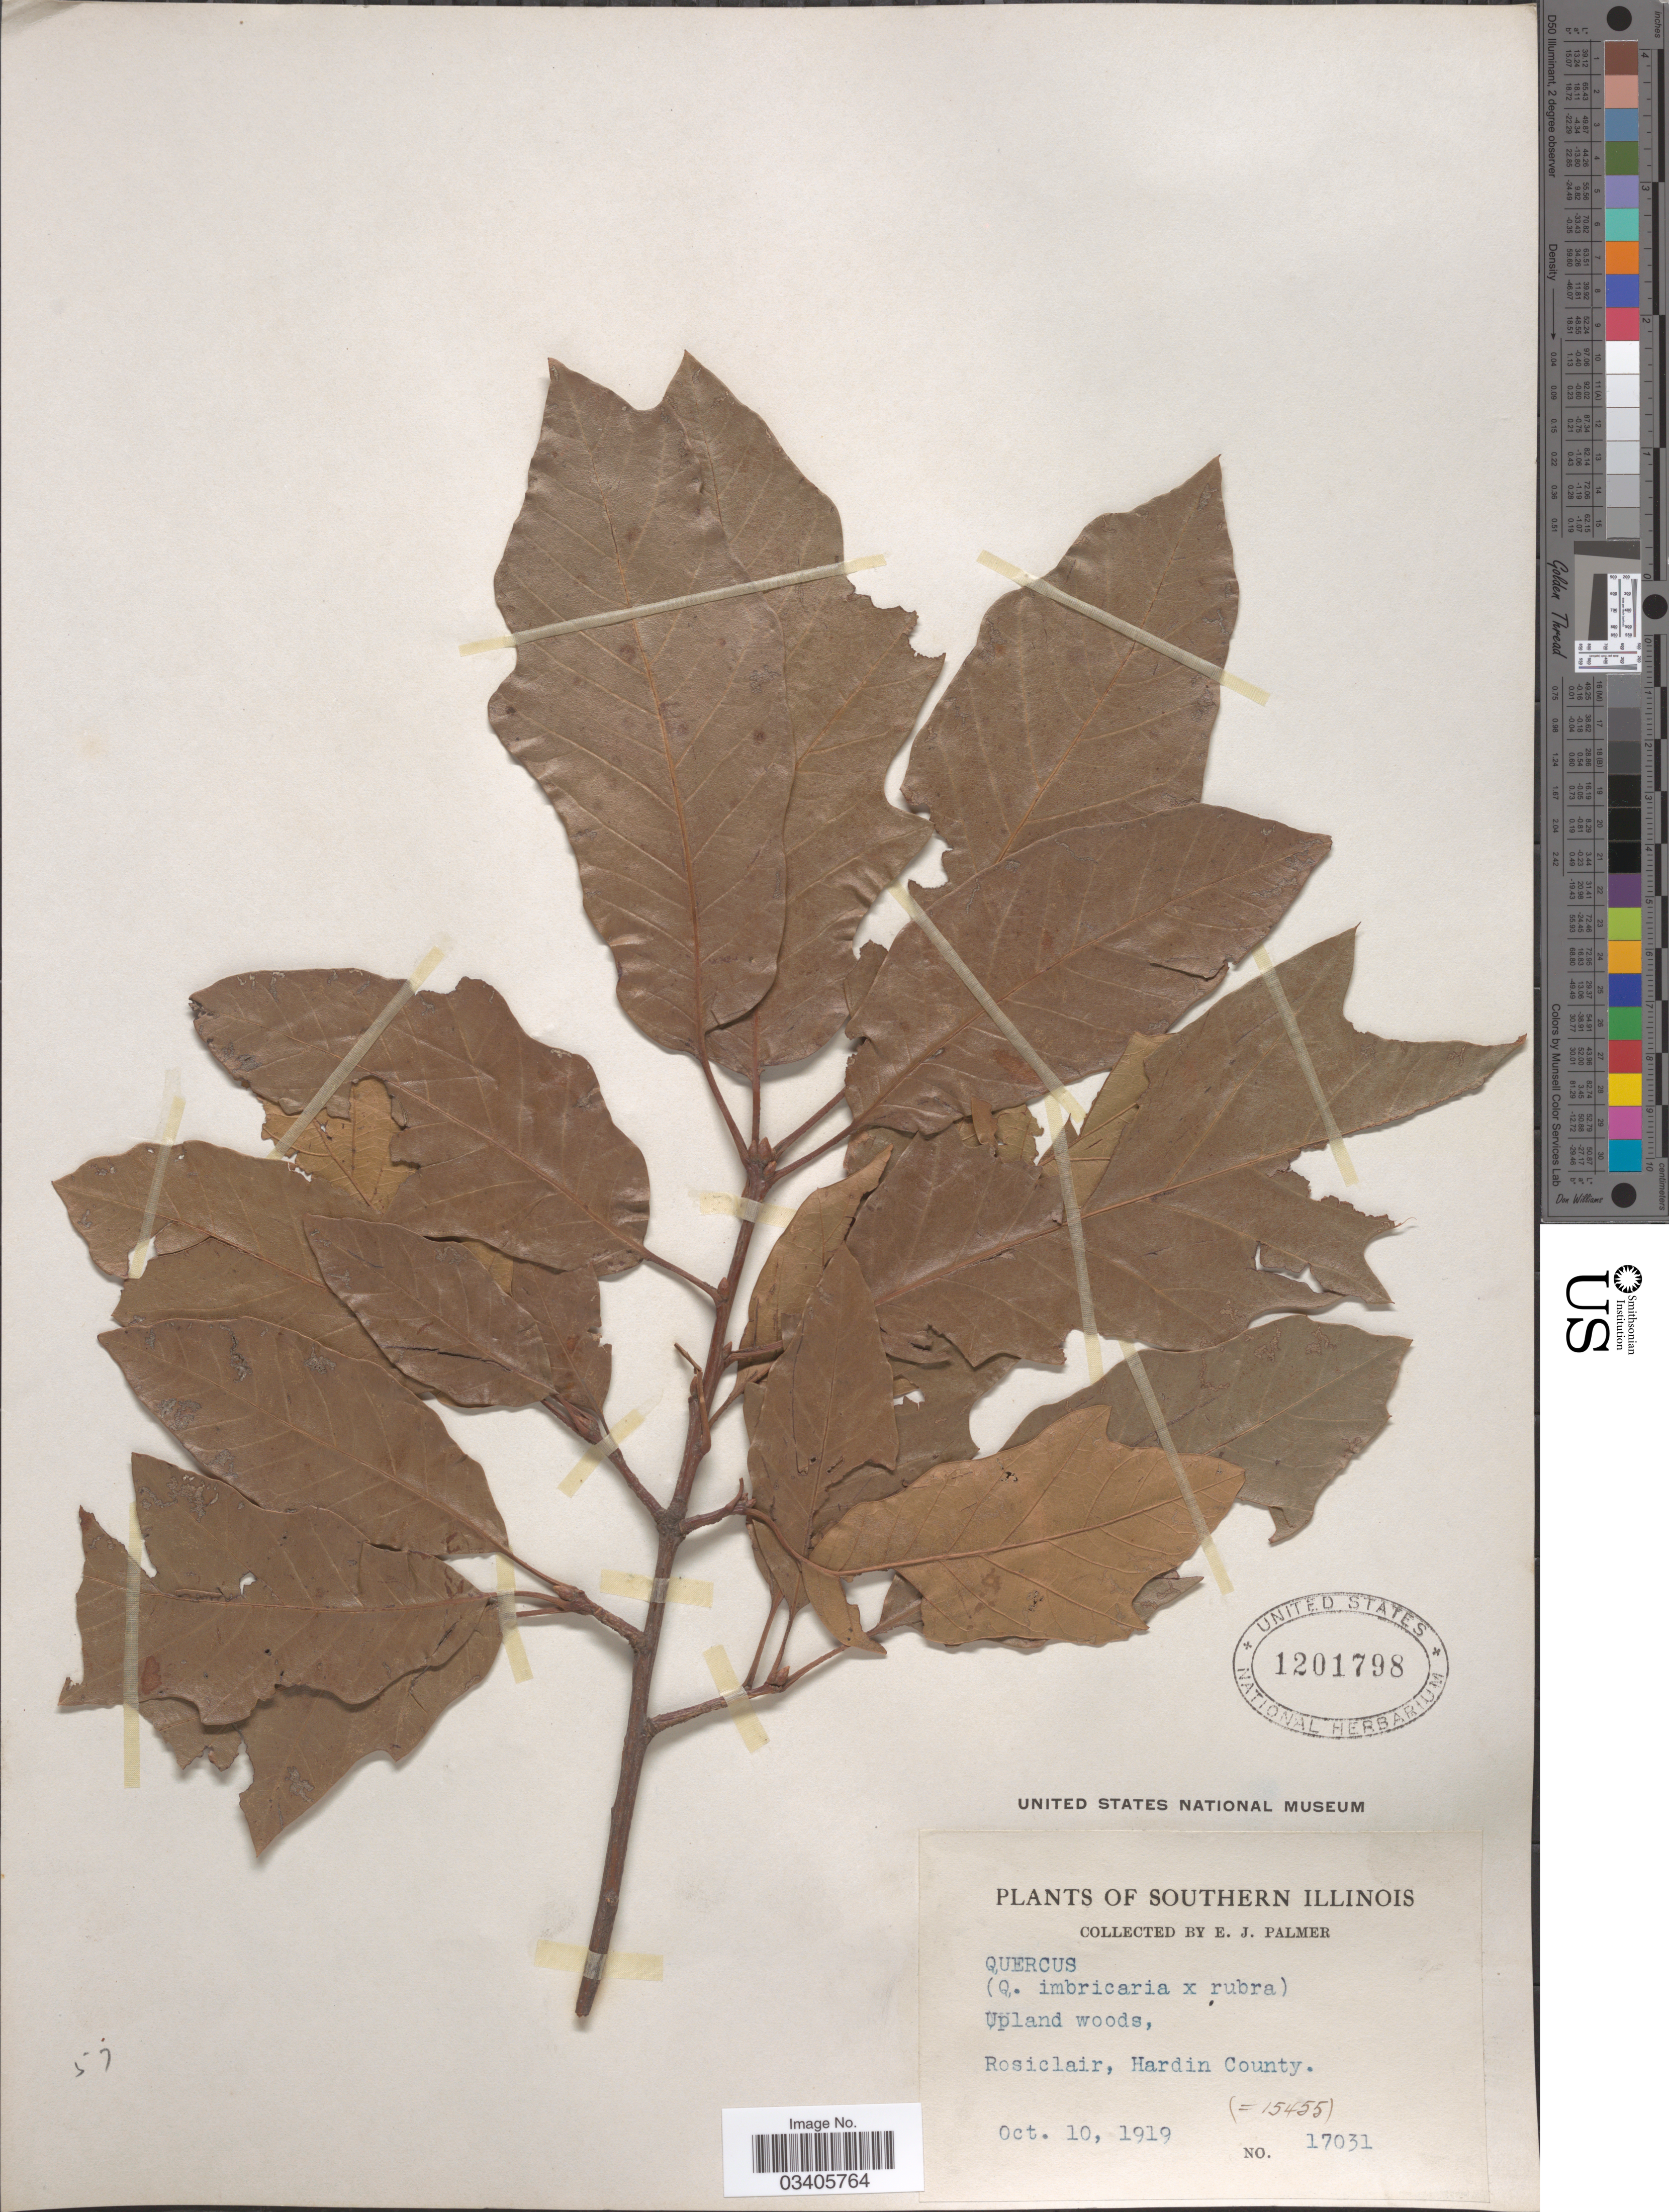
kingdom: Plantae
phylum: Tracheophyta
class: Magnoliopsida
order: Fagales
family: Fagaceae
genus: Quercus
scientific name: Quercus rubra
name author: L.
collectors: E. J. Palmer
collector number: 17031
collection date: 1919-10-10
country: United States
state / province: Illinois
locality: Southern Illinois. Rosiclair, Hardin County.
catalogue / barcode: US 1201798